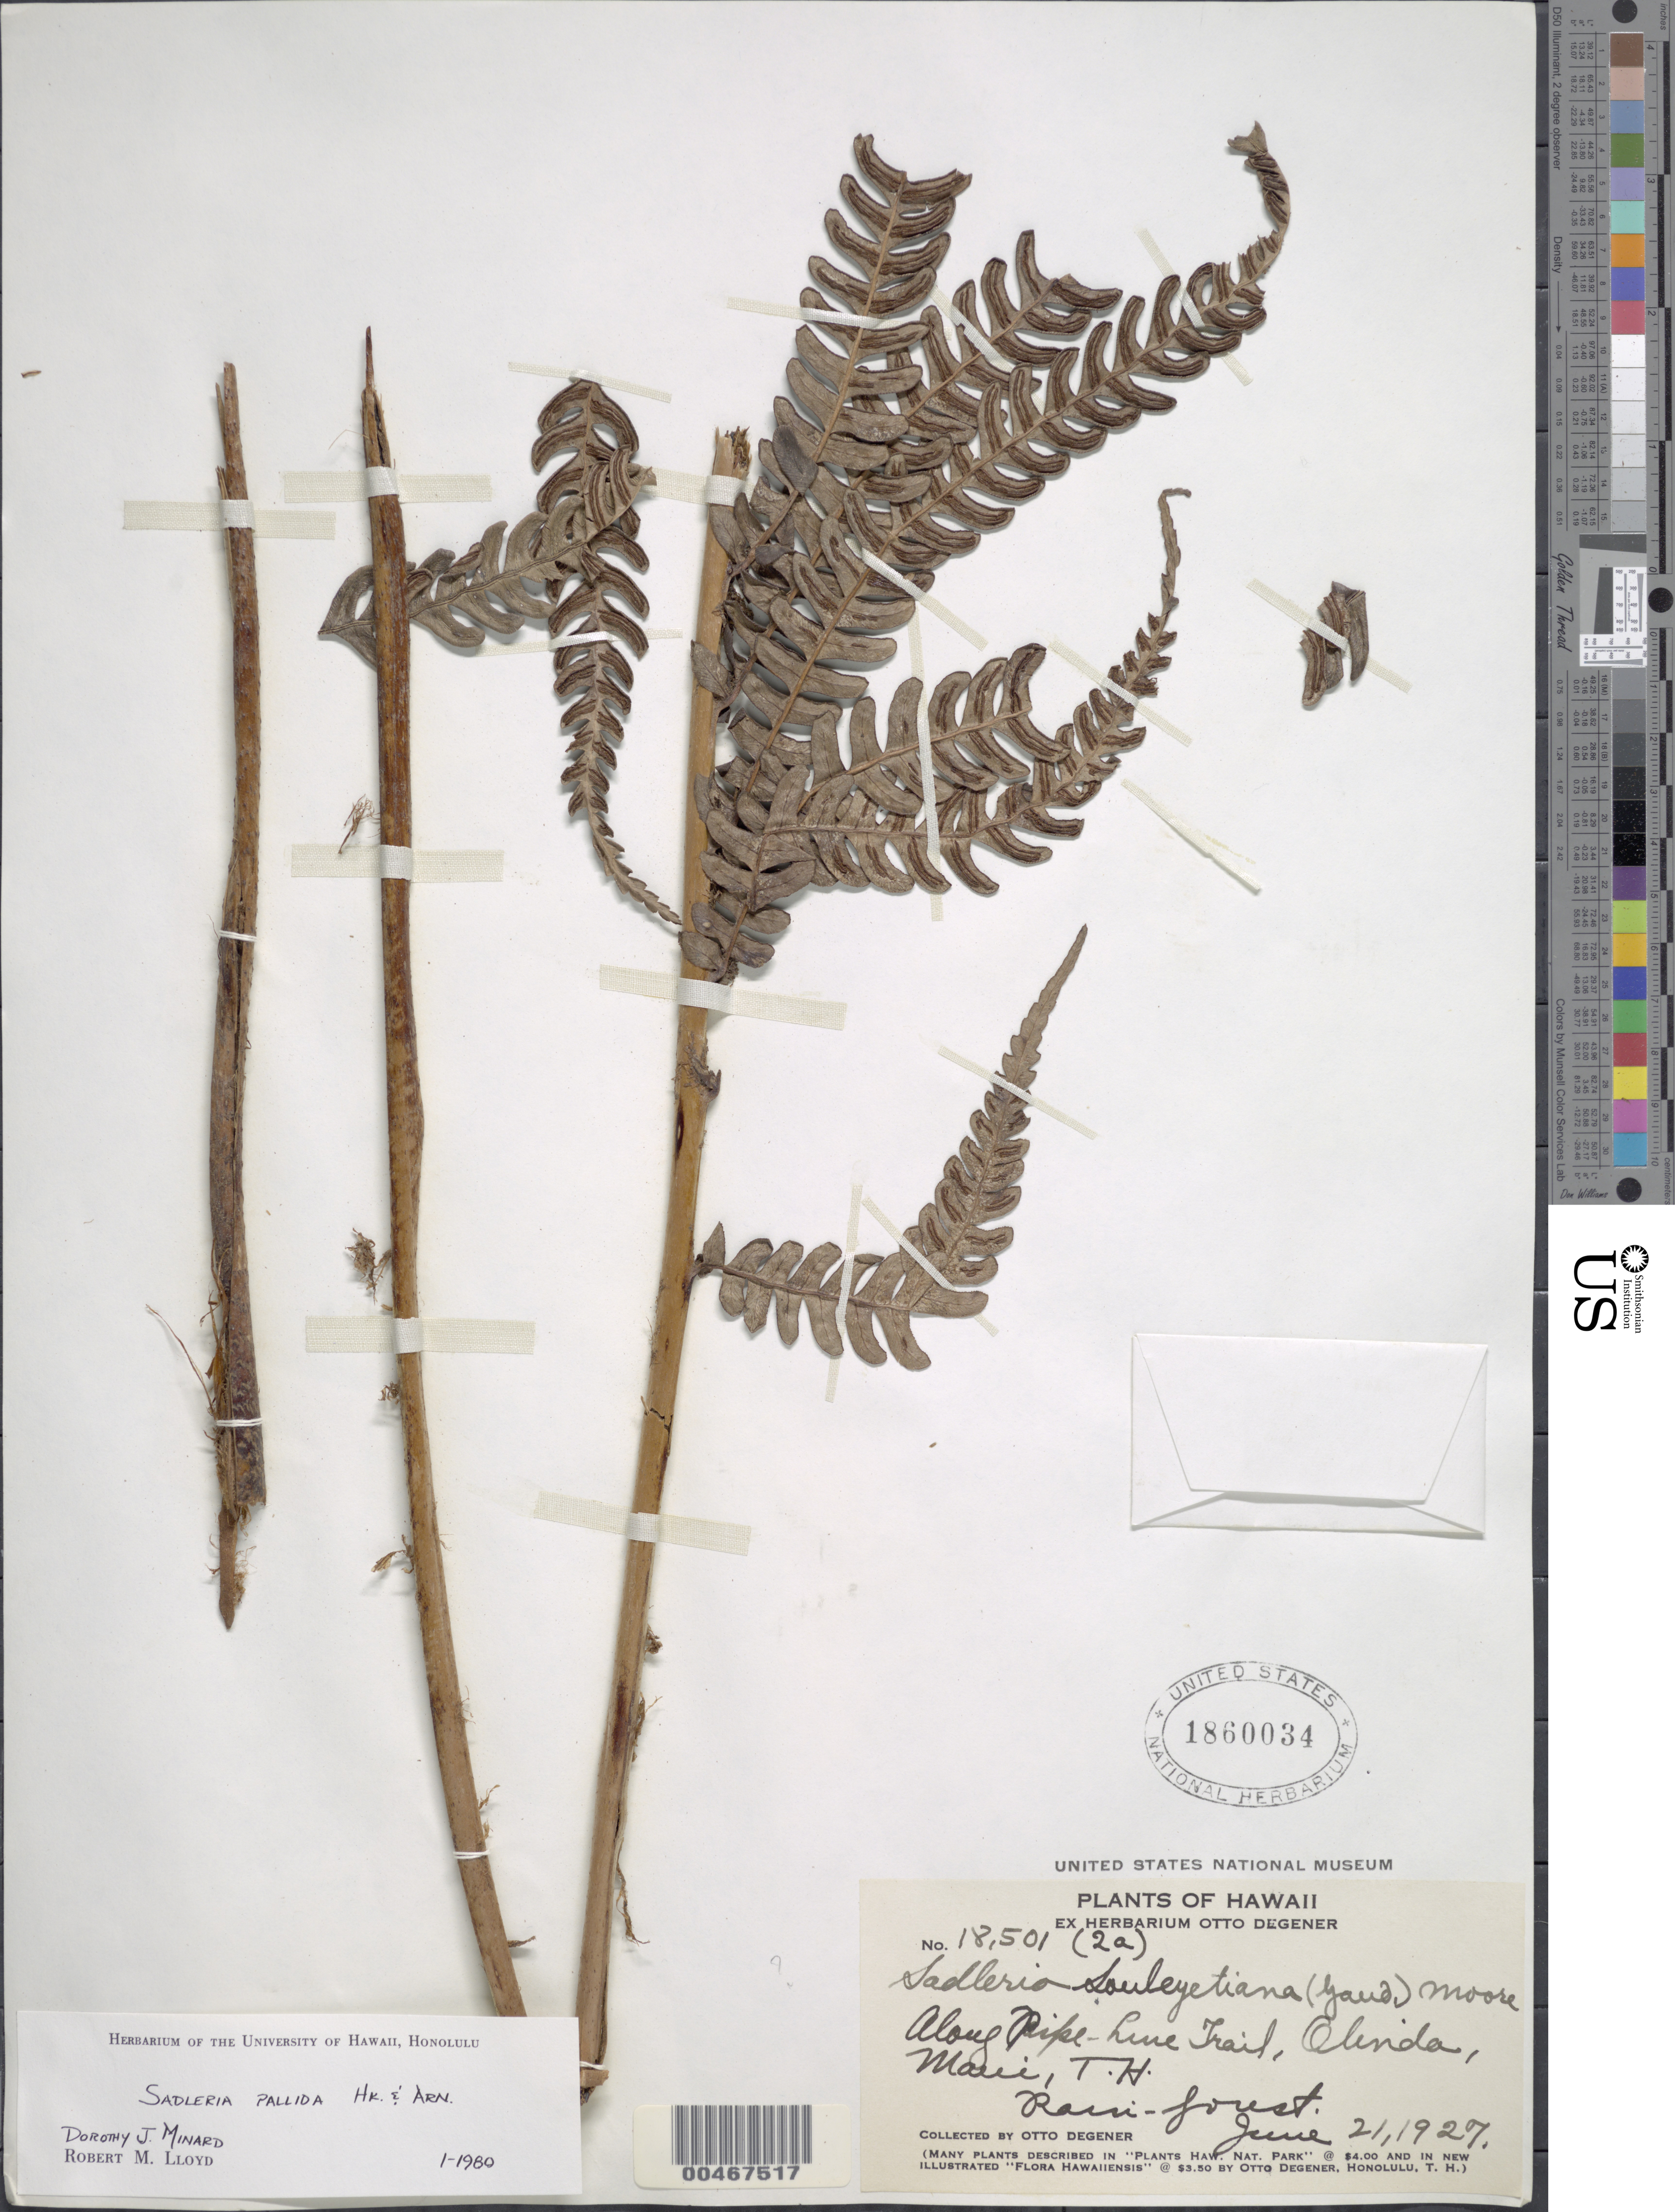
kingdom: Plantae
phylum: Tracheophyta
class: Polypodiopsida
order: Polypodiales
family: Blechnaceae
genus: Sadleria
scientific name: Sadleria pallida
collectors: O. Degener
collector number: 18501(2a)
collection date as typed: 21 Jun 1927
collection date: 1927-06-21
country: United States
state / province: Hawaii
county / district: Maui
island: Maui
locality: Along Pipe-Line Trail, Olinda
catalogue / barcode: US 1860034